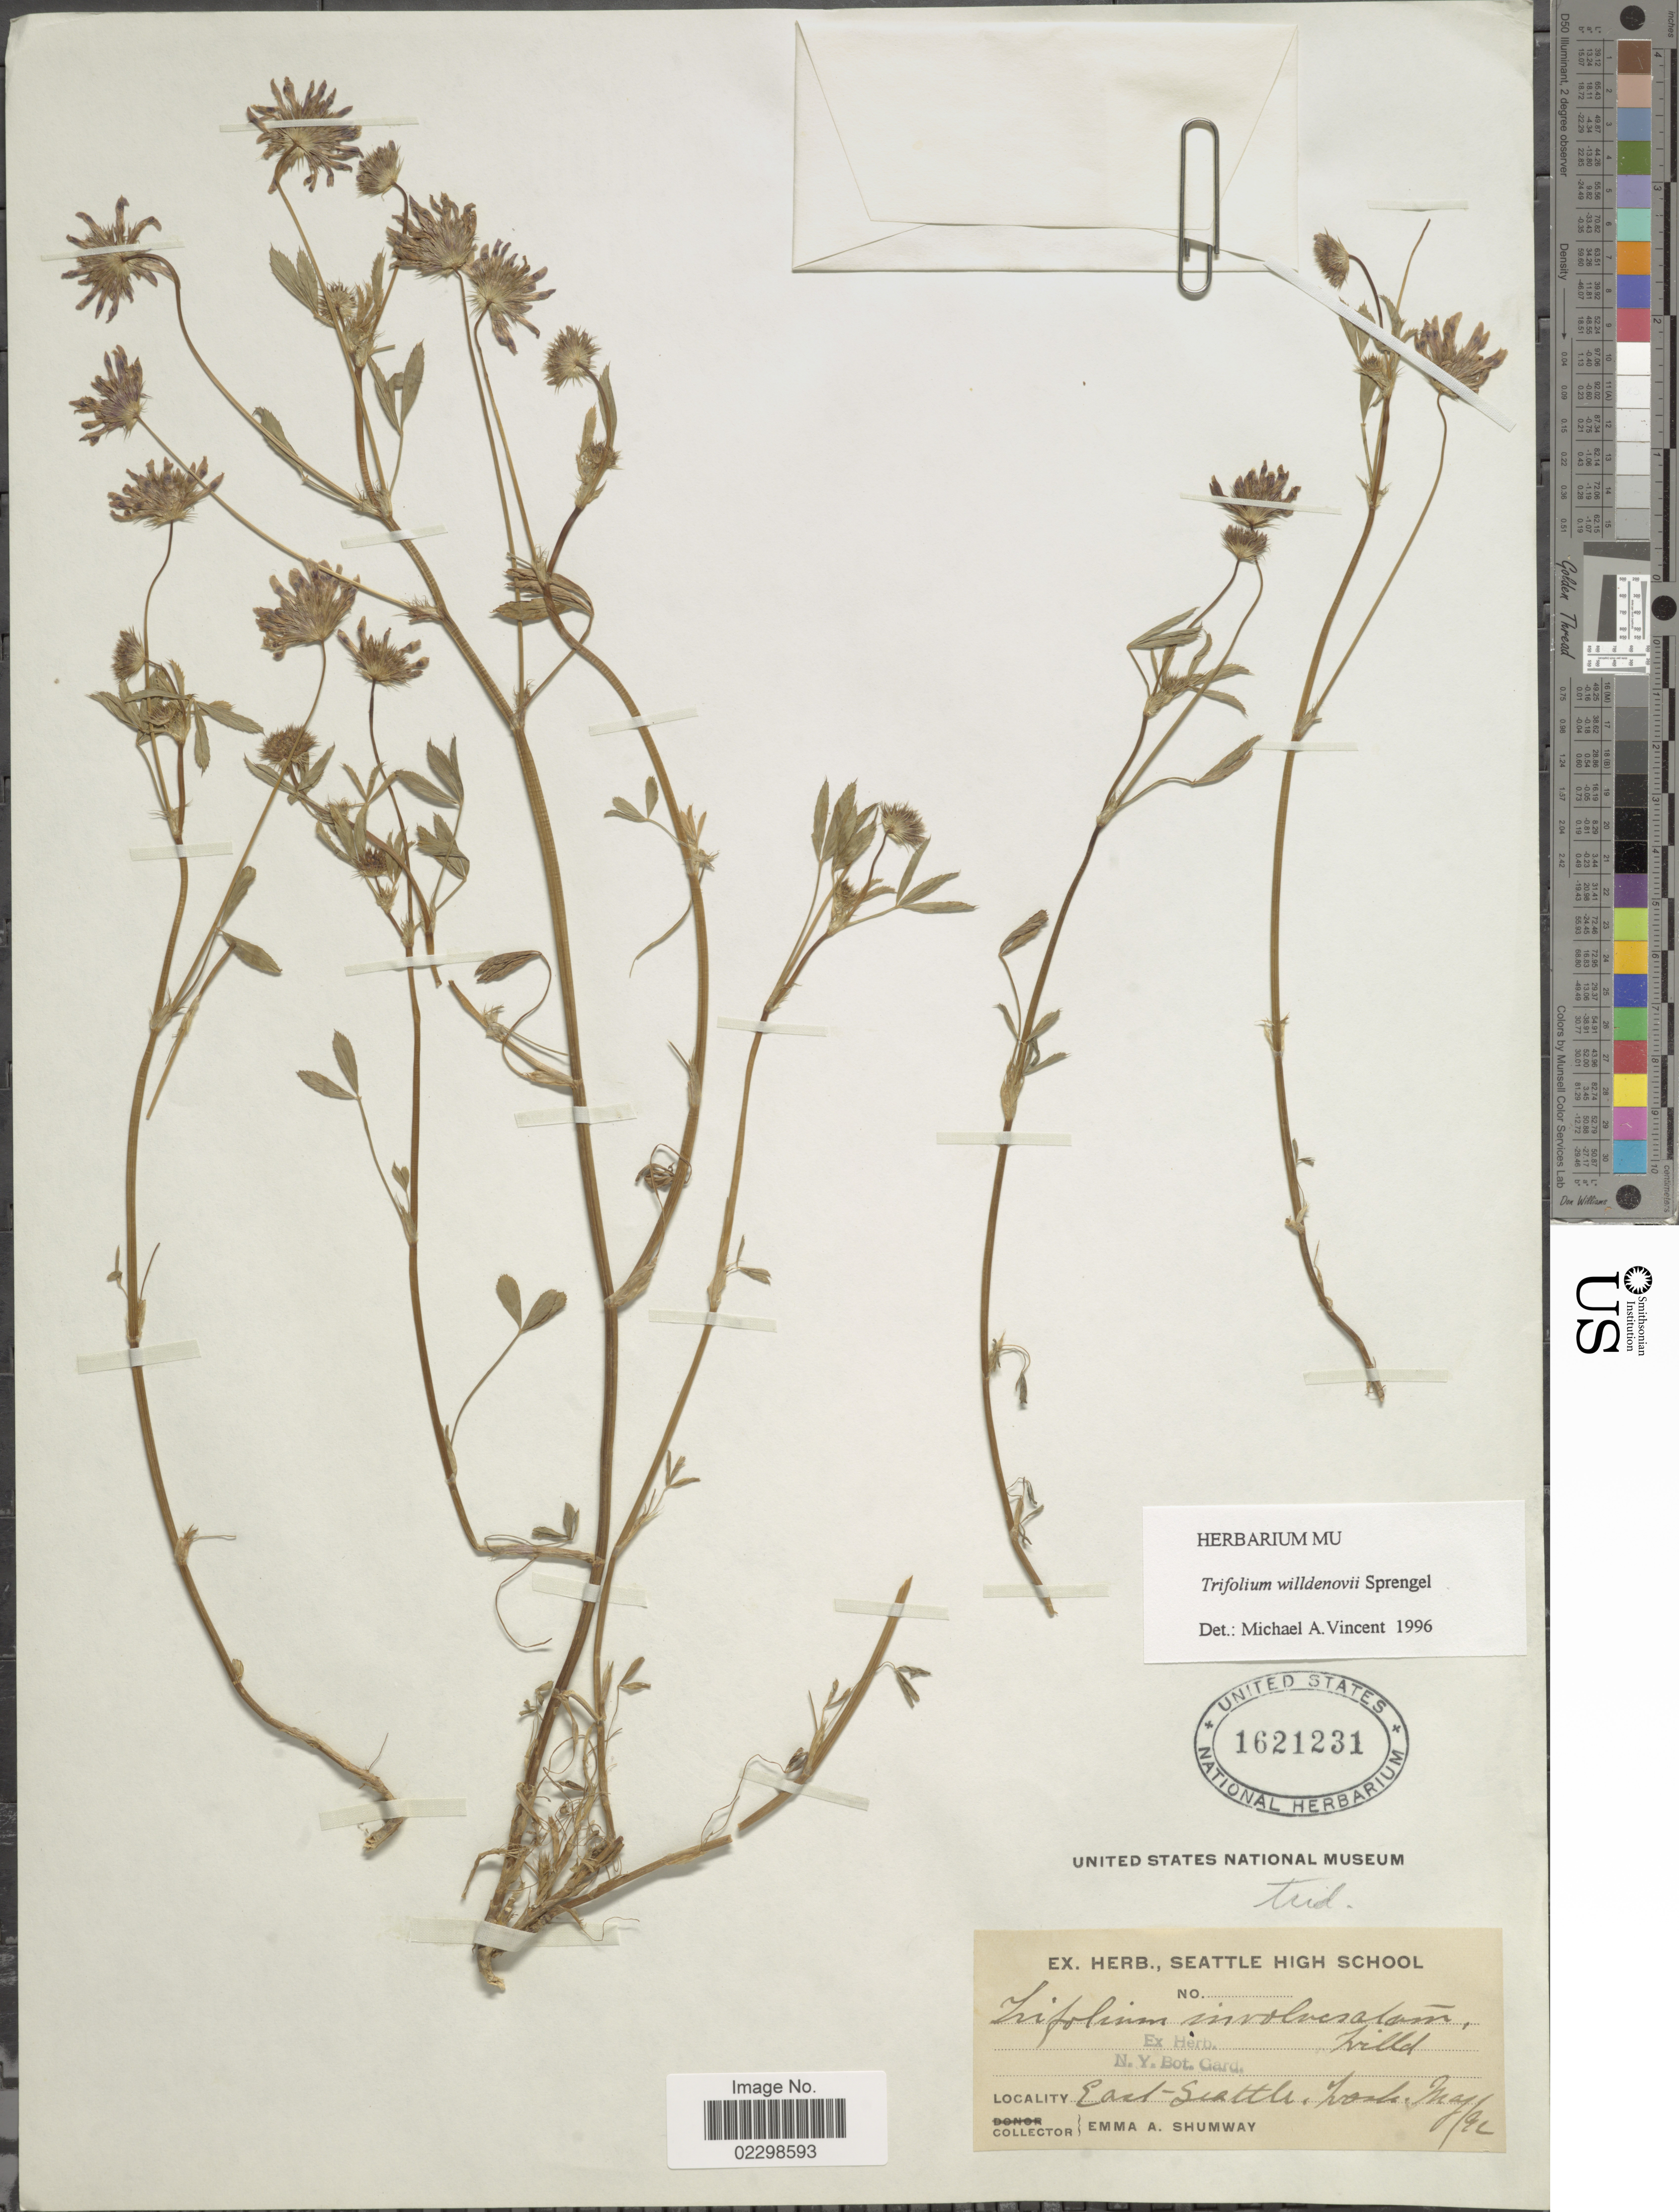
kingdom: Plantae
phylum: Tracheophyta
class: Magnoliopsida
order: Fabales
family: Fabaceae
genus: Trifolium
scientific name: Trifolium willdenovii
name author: Spreng.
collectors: E. Shumway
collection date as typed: Transcribed d/m/y: /5/92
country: United States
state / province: Washington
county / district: King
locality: East-Seattle, Wash.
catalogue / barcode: US 1621231